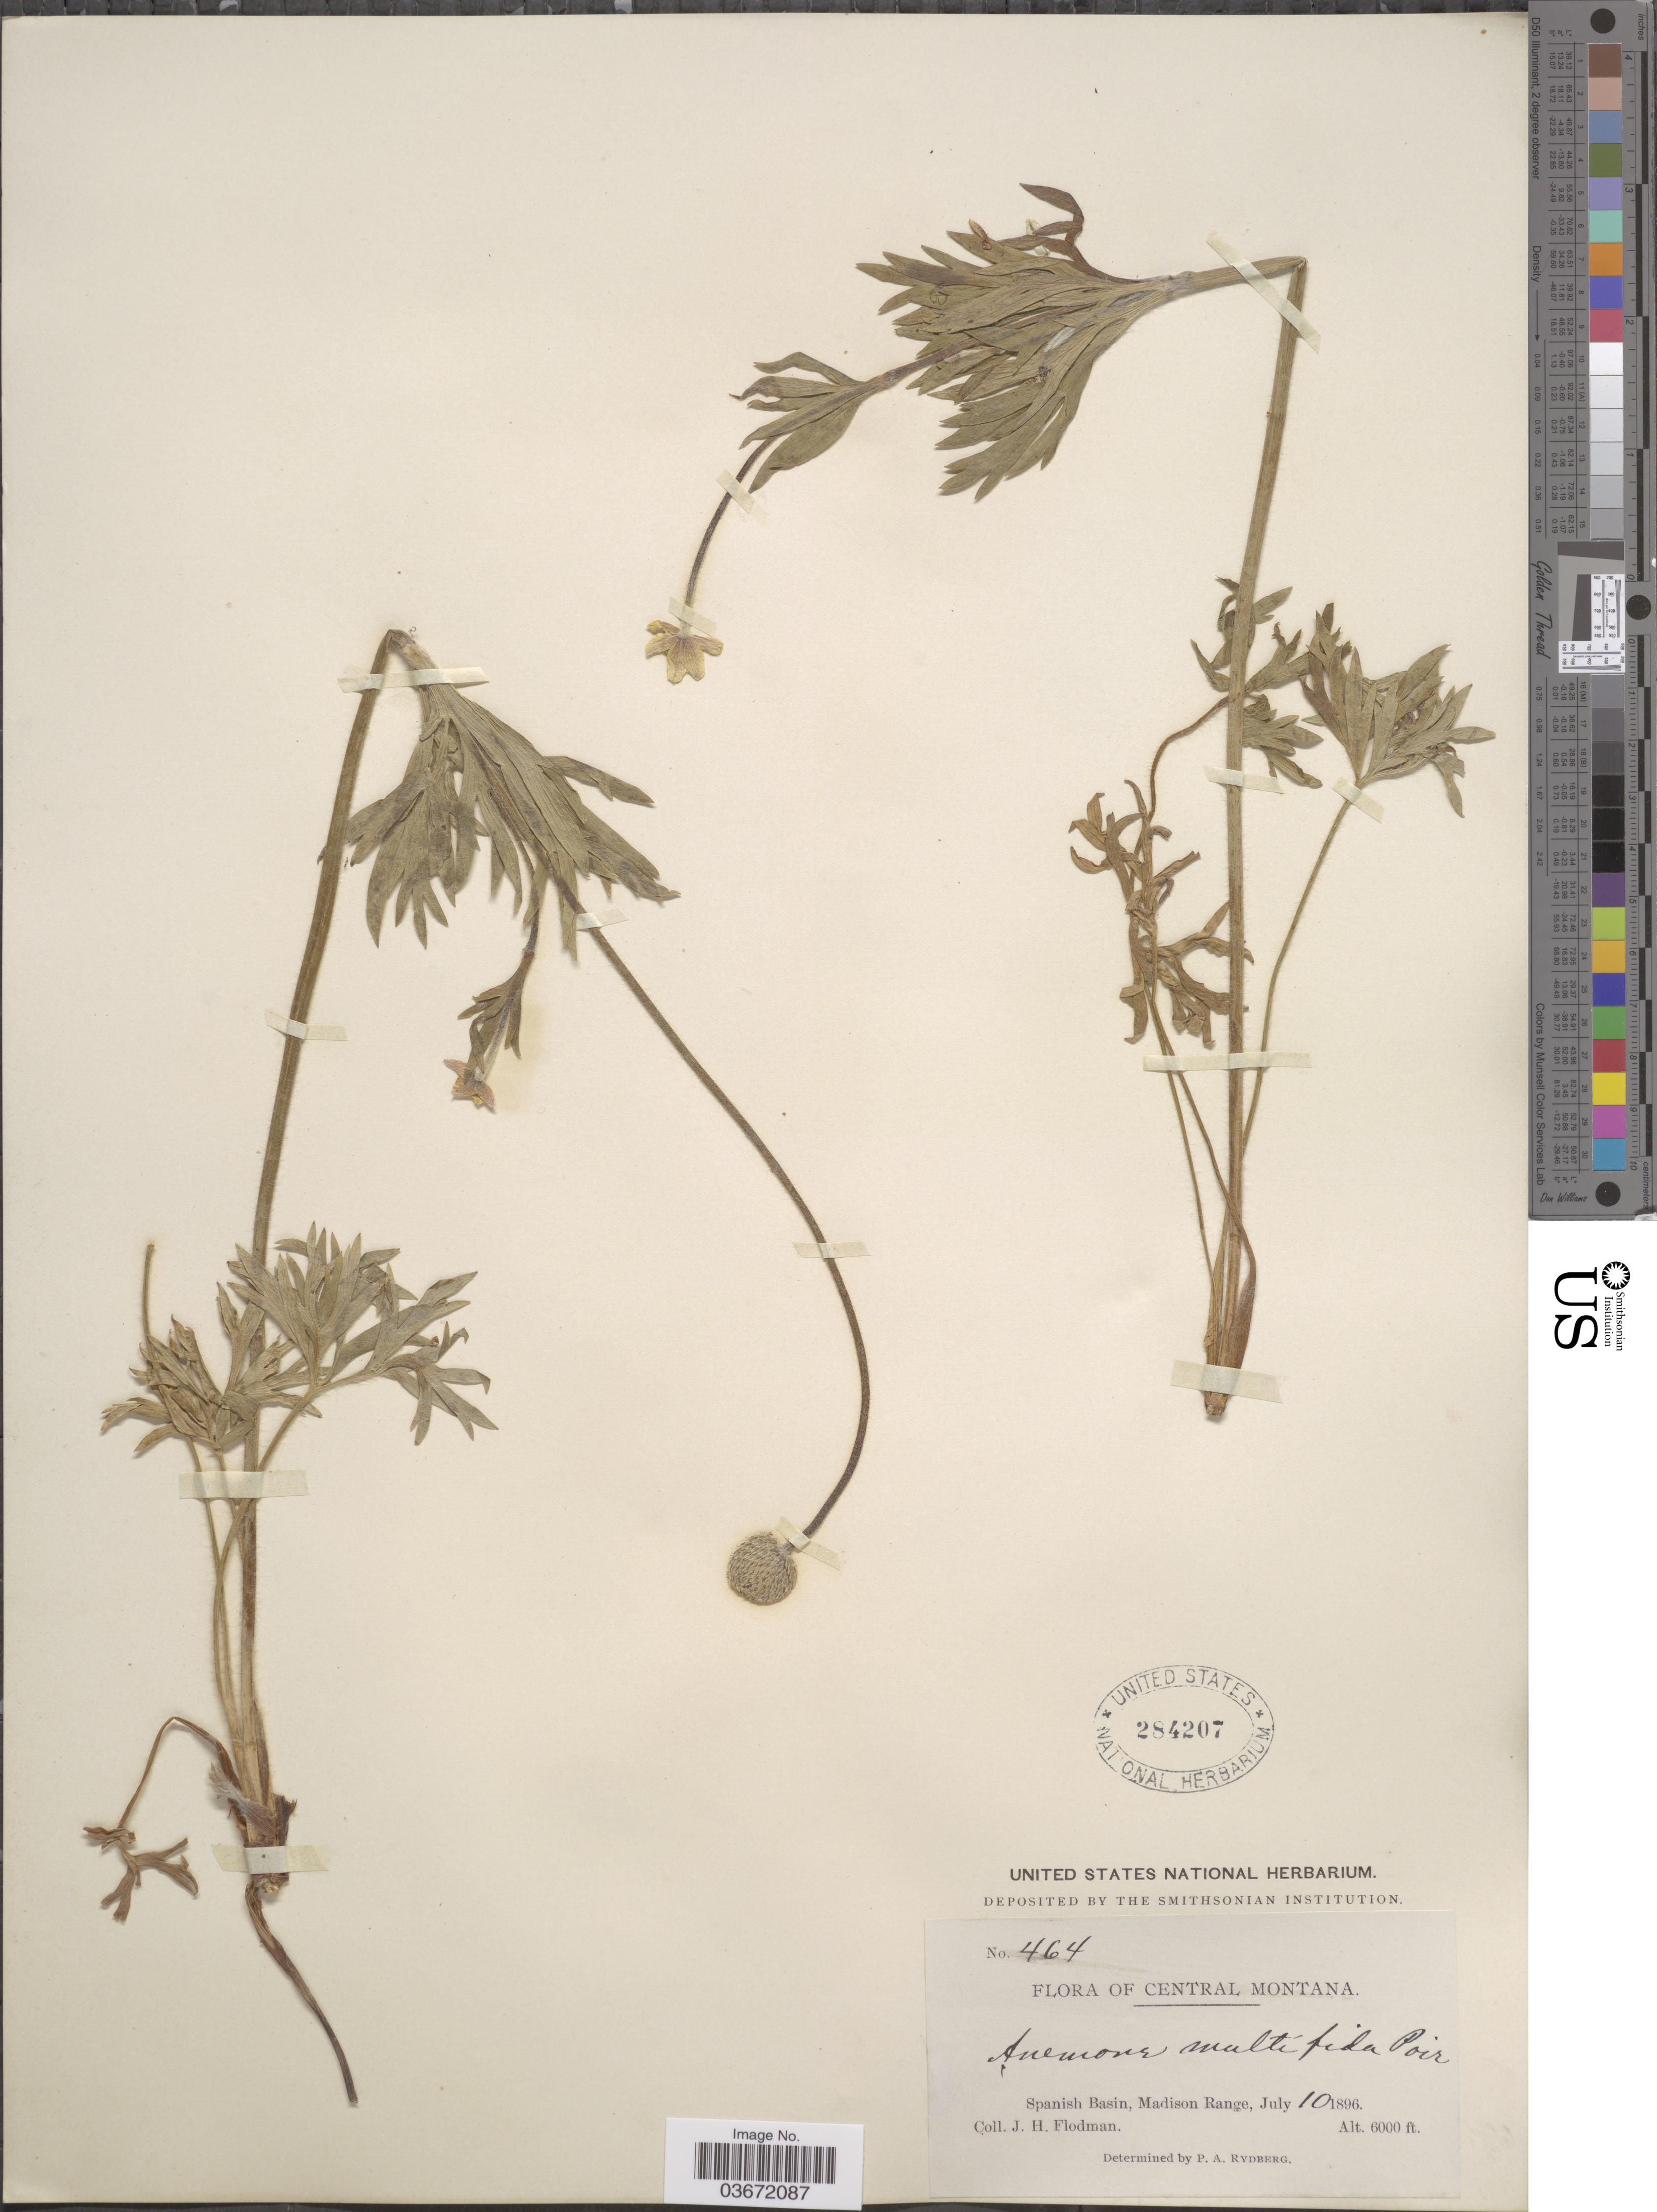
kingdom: Plantae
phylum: Tracheophyta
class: Magnoliopsida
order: Ranunculales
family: Ranunculaceae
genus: Anemone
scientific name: Anemone globosa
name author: (Torr. & A. Gray) Nutt. ex A. Heller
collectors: J. Flodman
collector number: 464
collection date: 1896-07-10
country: United States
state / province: Montana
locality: Central Montana. Spanish Basin, Madison Range.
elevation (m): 1829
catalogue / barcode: US 284207